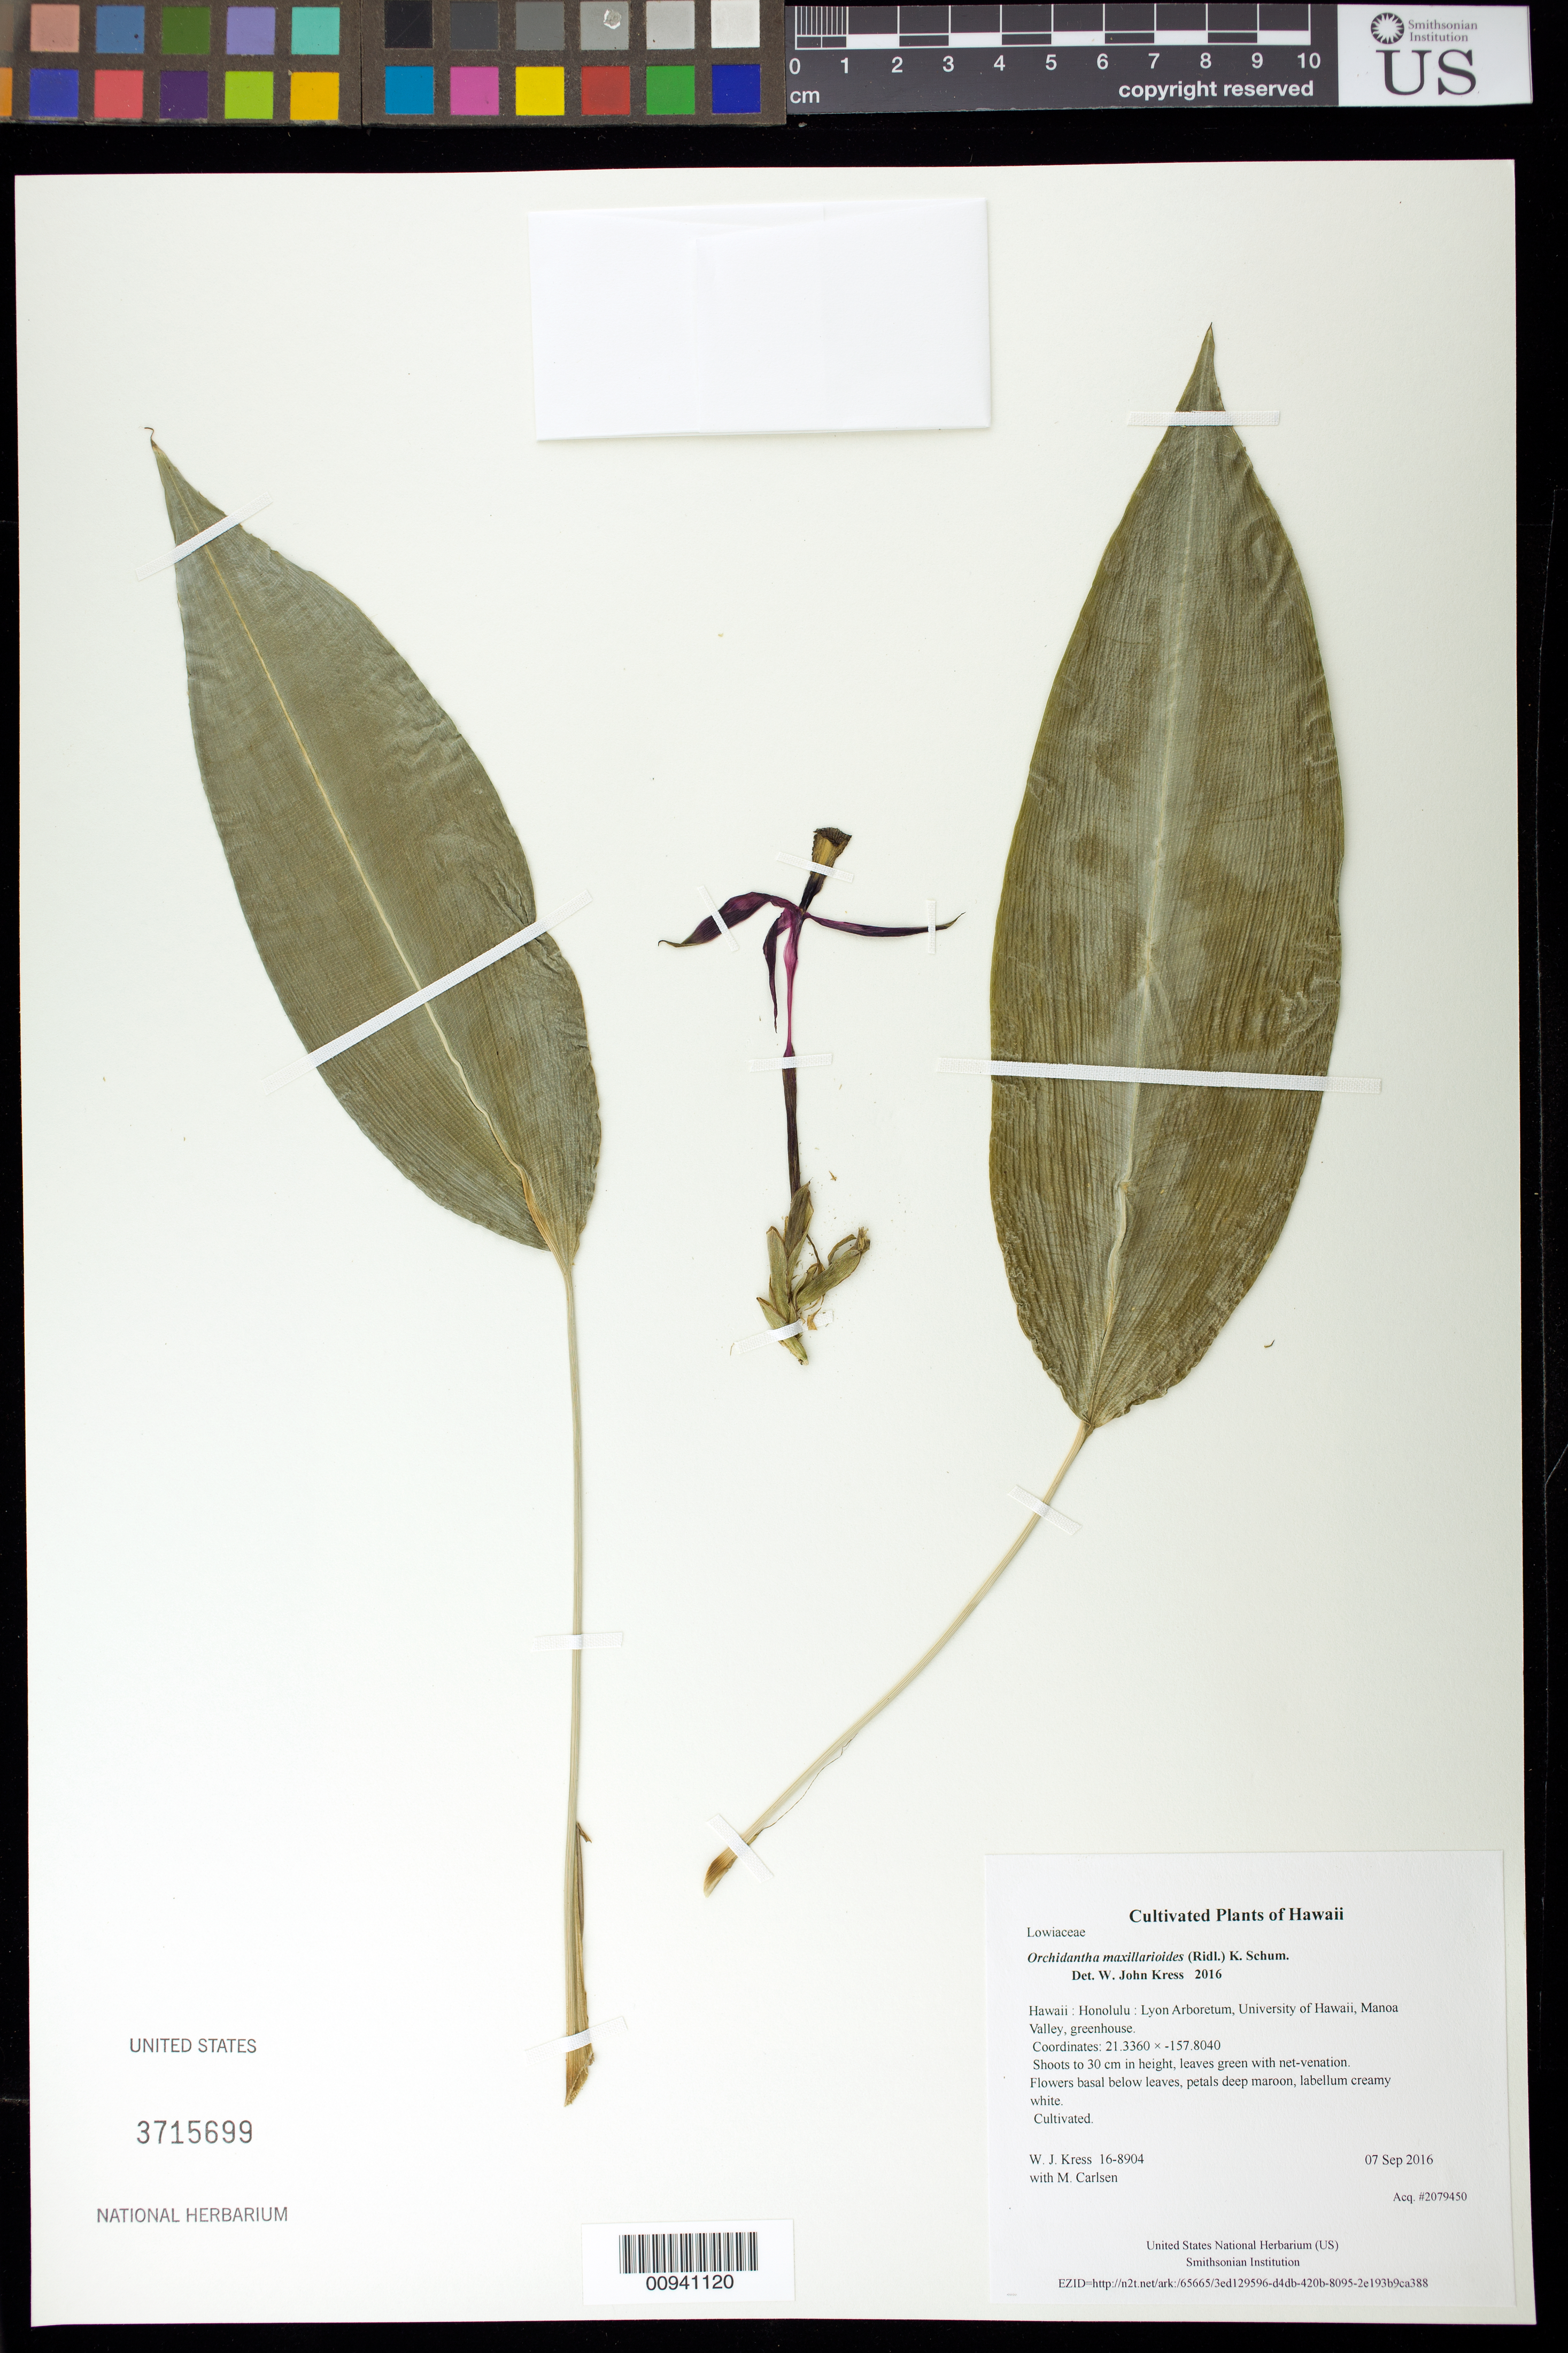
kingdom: Plantae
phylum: Tracheophyta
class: Liliopsida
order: Zingiberales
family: Lowiaceae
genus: Orchidantha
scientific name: Orchidantha maxillarioides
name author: (Ridl.) K. Schum.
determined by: Kress, W. J., (US), Smithsonian Institution - National Museum of Natural History (UNITED STATES)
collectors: W. J. Kress & M. M. Carlsen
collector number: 16-8904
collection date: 2016-09-07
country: United States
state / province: Hawaii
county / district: Honolulu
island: Oahu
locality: Lyon Arboretum, University of Hawaii, Manoa Valley, greenhouse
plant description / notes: Frozen tissue stored in Biorepository at AG5NN71; dried tissue stored at AG5NN72.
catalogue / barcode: US 3715699